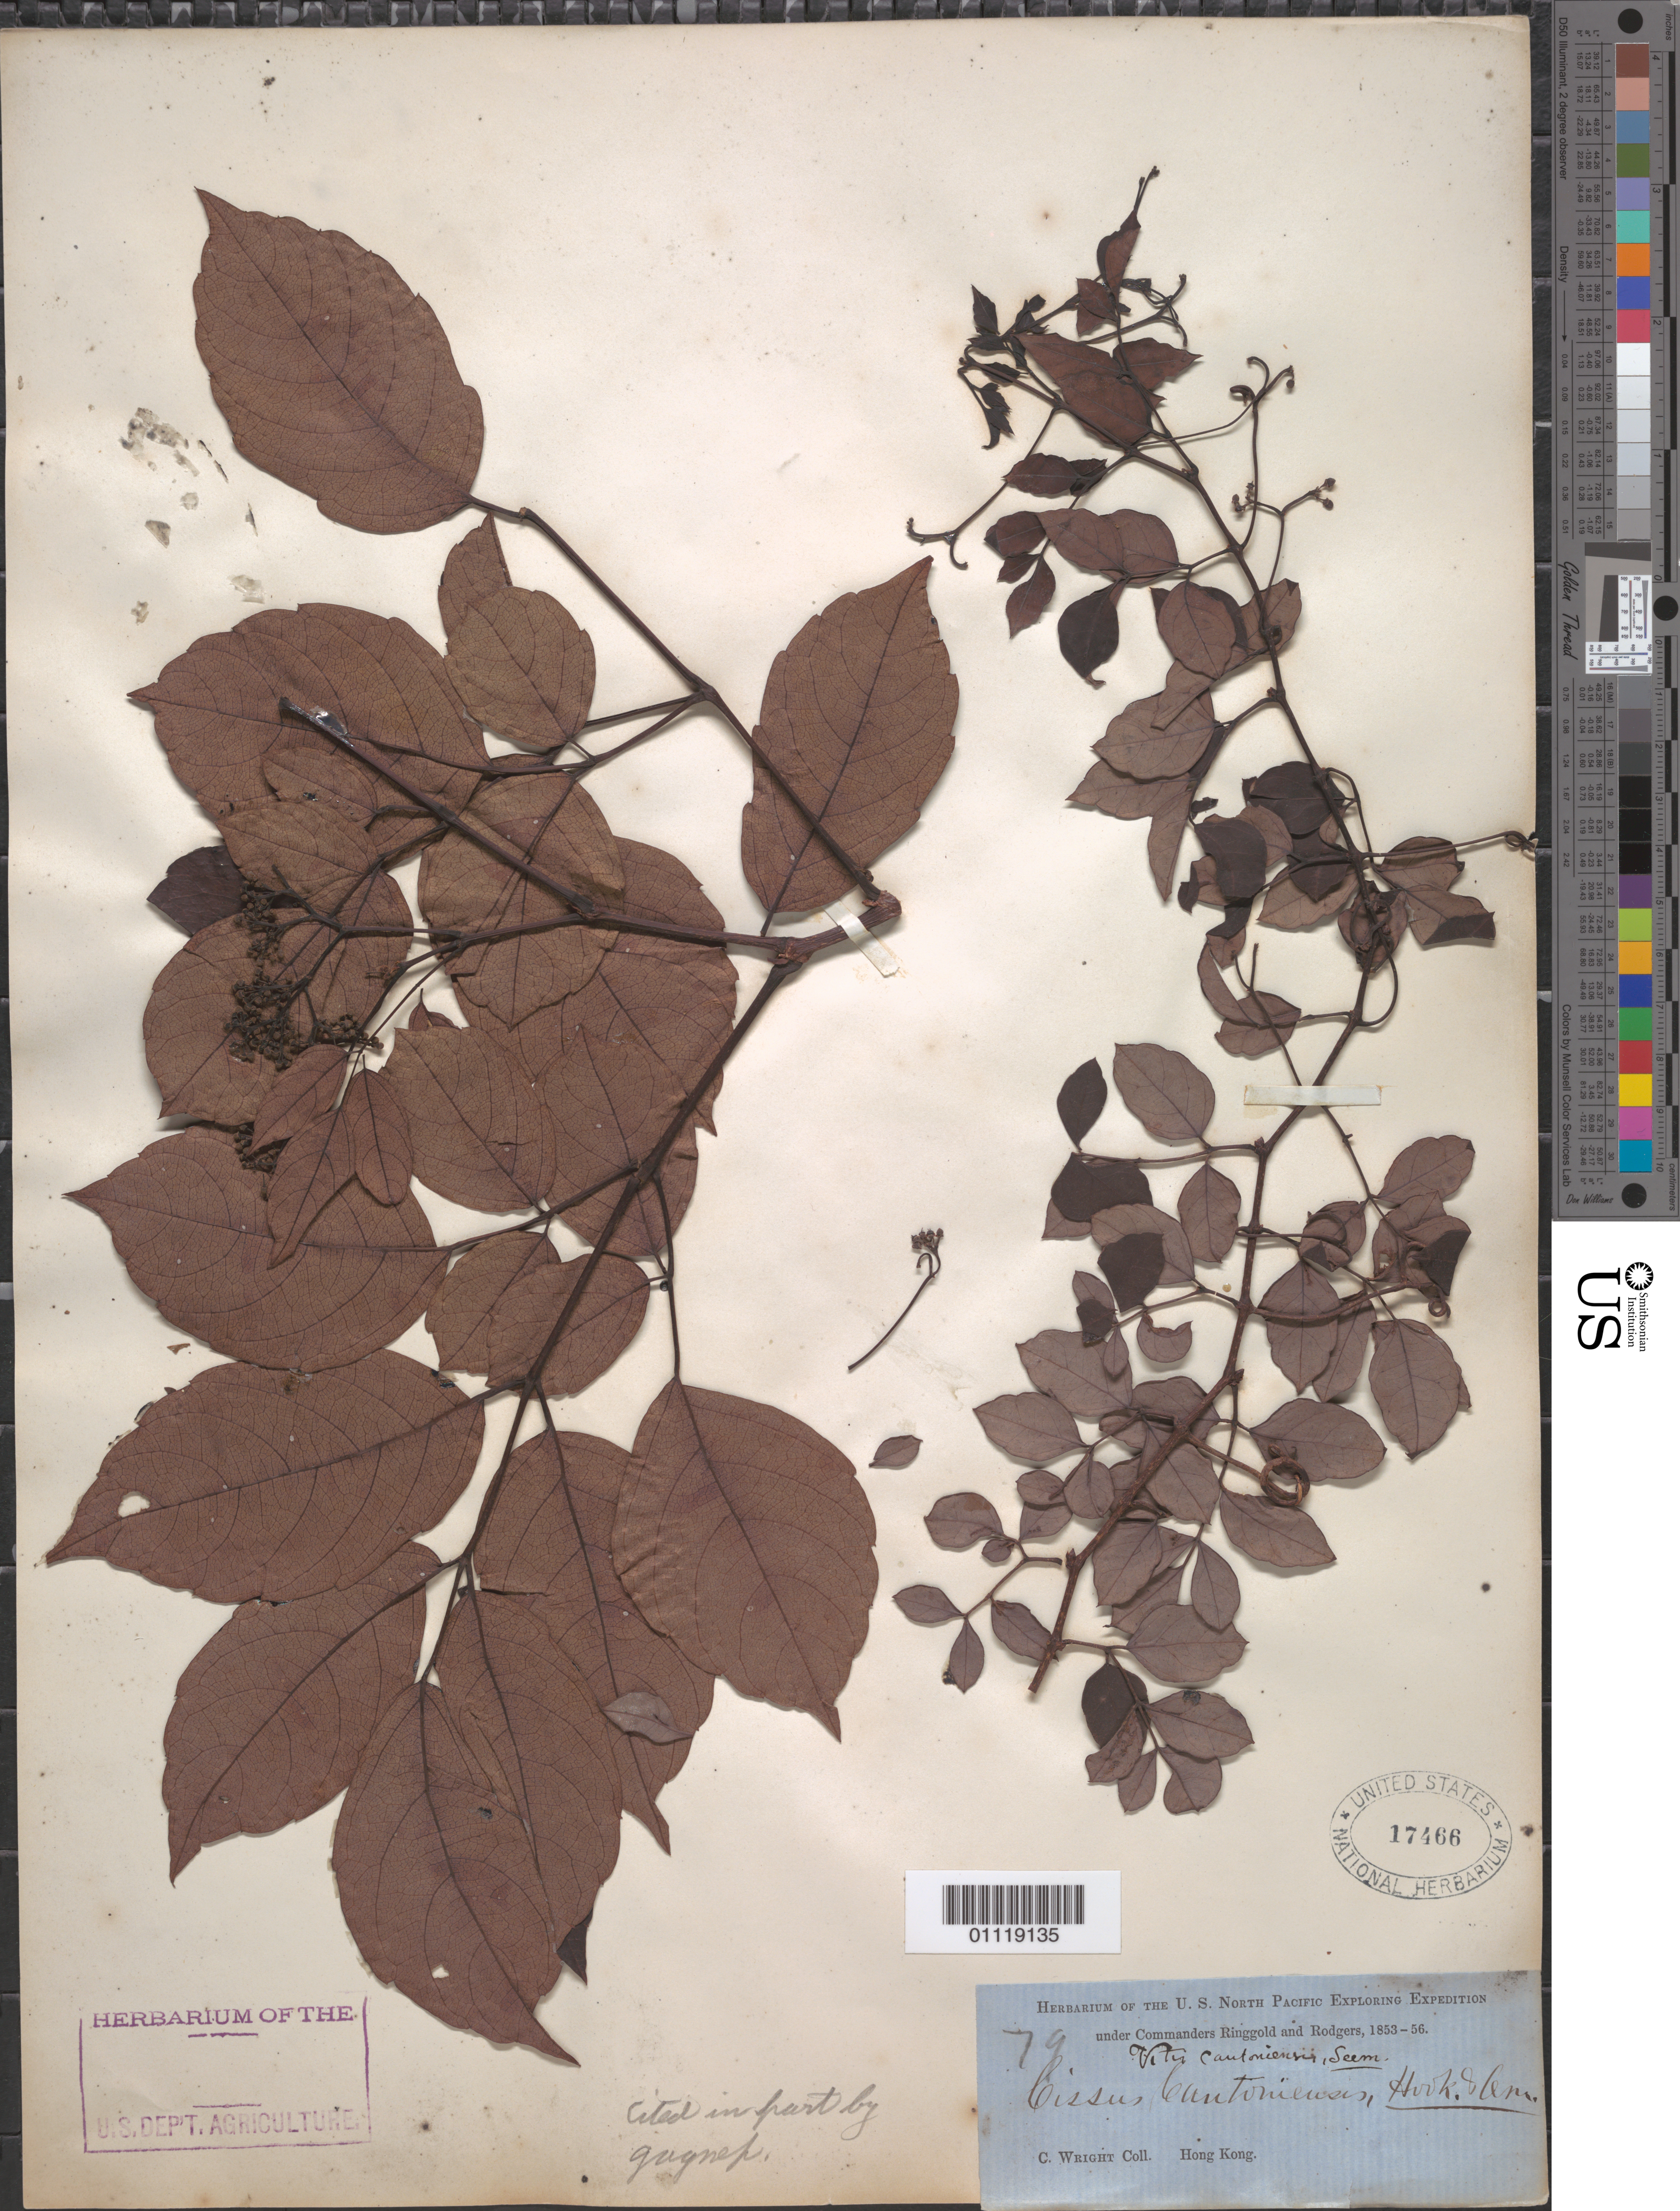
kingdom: Plantae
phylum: Tracheophyta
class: Magnoliopsida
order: Vitales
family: Vitaceae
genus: Ampelopsis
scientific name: Ampelopsis cantoniensis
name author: (W. Hook. & H.J. Arn.) Planch.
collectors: C. Wright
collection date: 1853/1856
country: China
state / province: Hong Kong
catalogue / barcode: US 17466